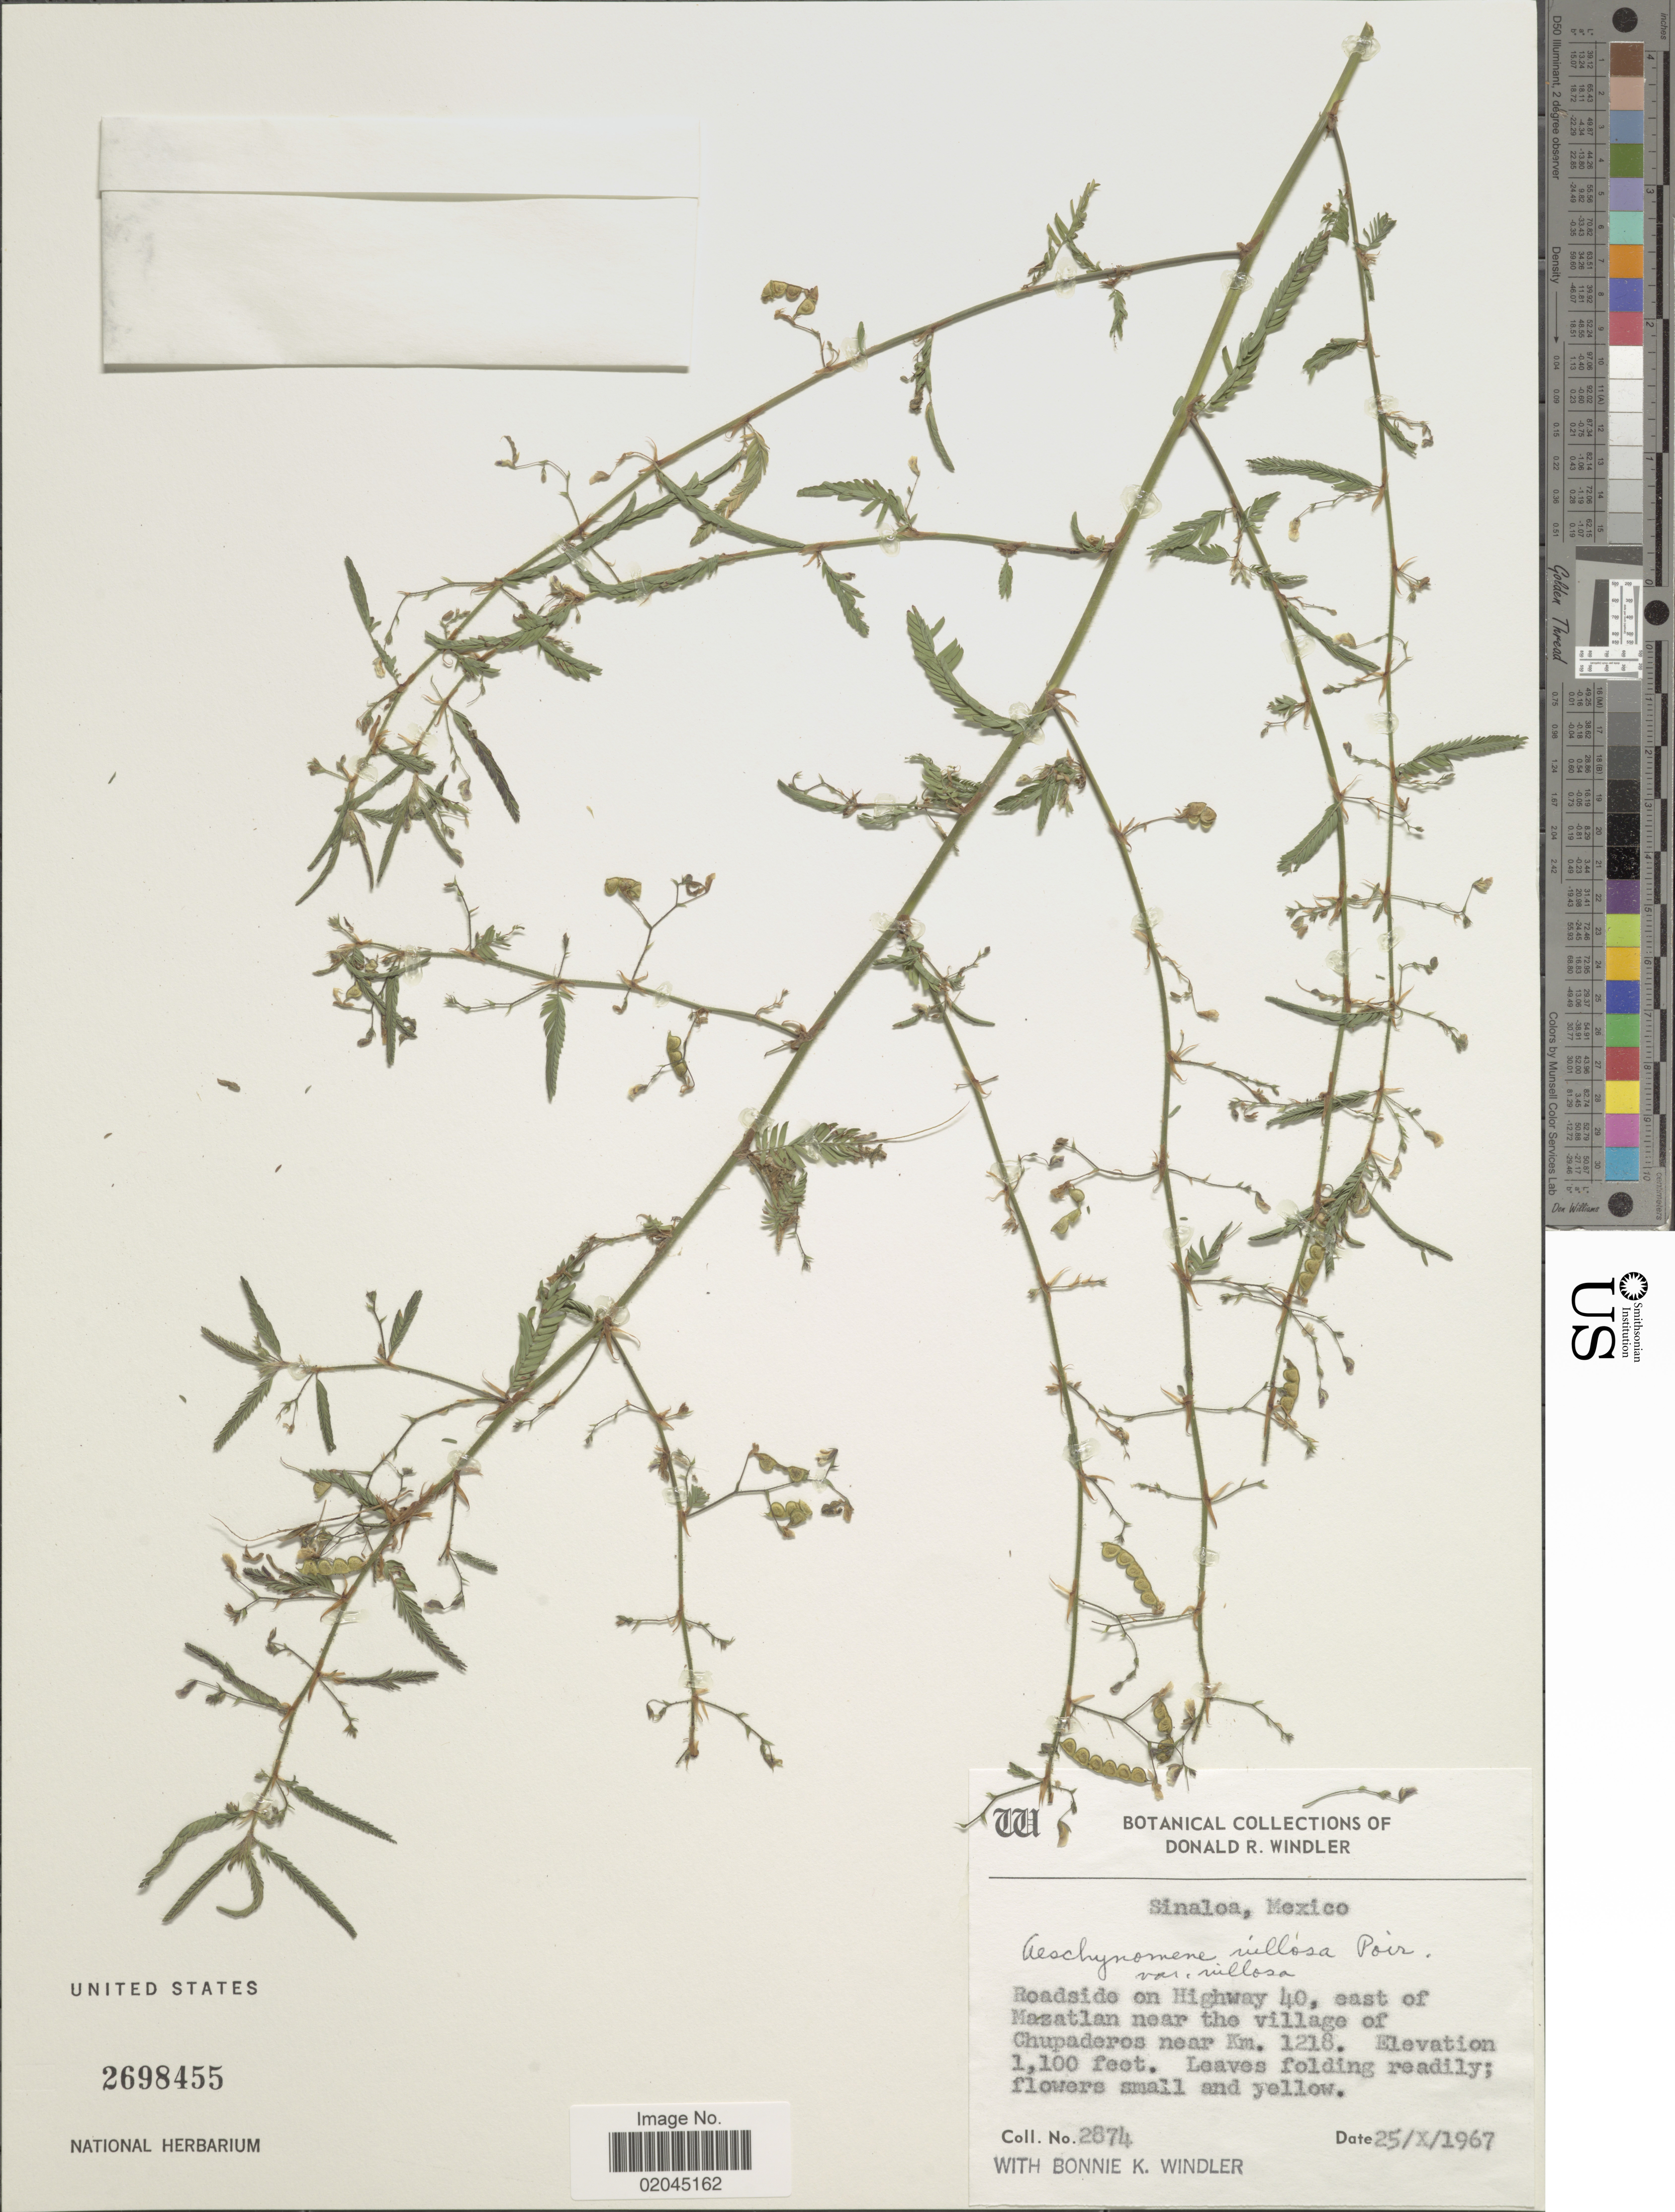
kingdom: Plantae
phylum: Tracheophyta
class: Magnoliopsida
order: Fabales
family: Fabaceae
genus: Aeschynomene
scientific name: Aeschynomene villosa var. villosa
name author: Poir.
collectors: Windler, B. K.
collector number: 2874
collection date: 1967-10-25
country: Mexico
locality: Roadside on Highway 40, east of Mazatlan near the village of Chupaderos near Km 1218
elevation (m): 335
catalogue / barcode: US 2698455